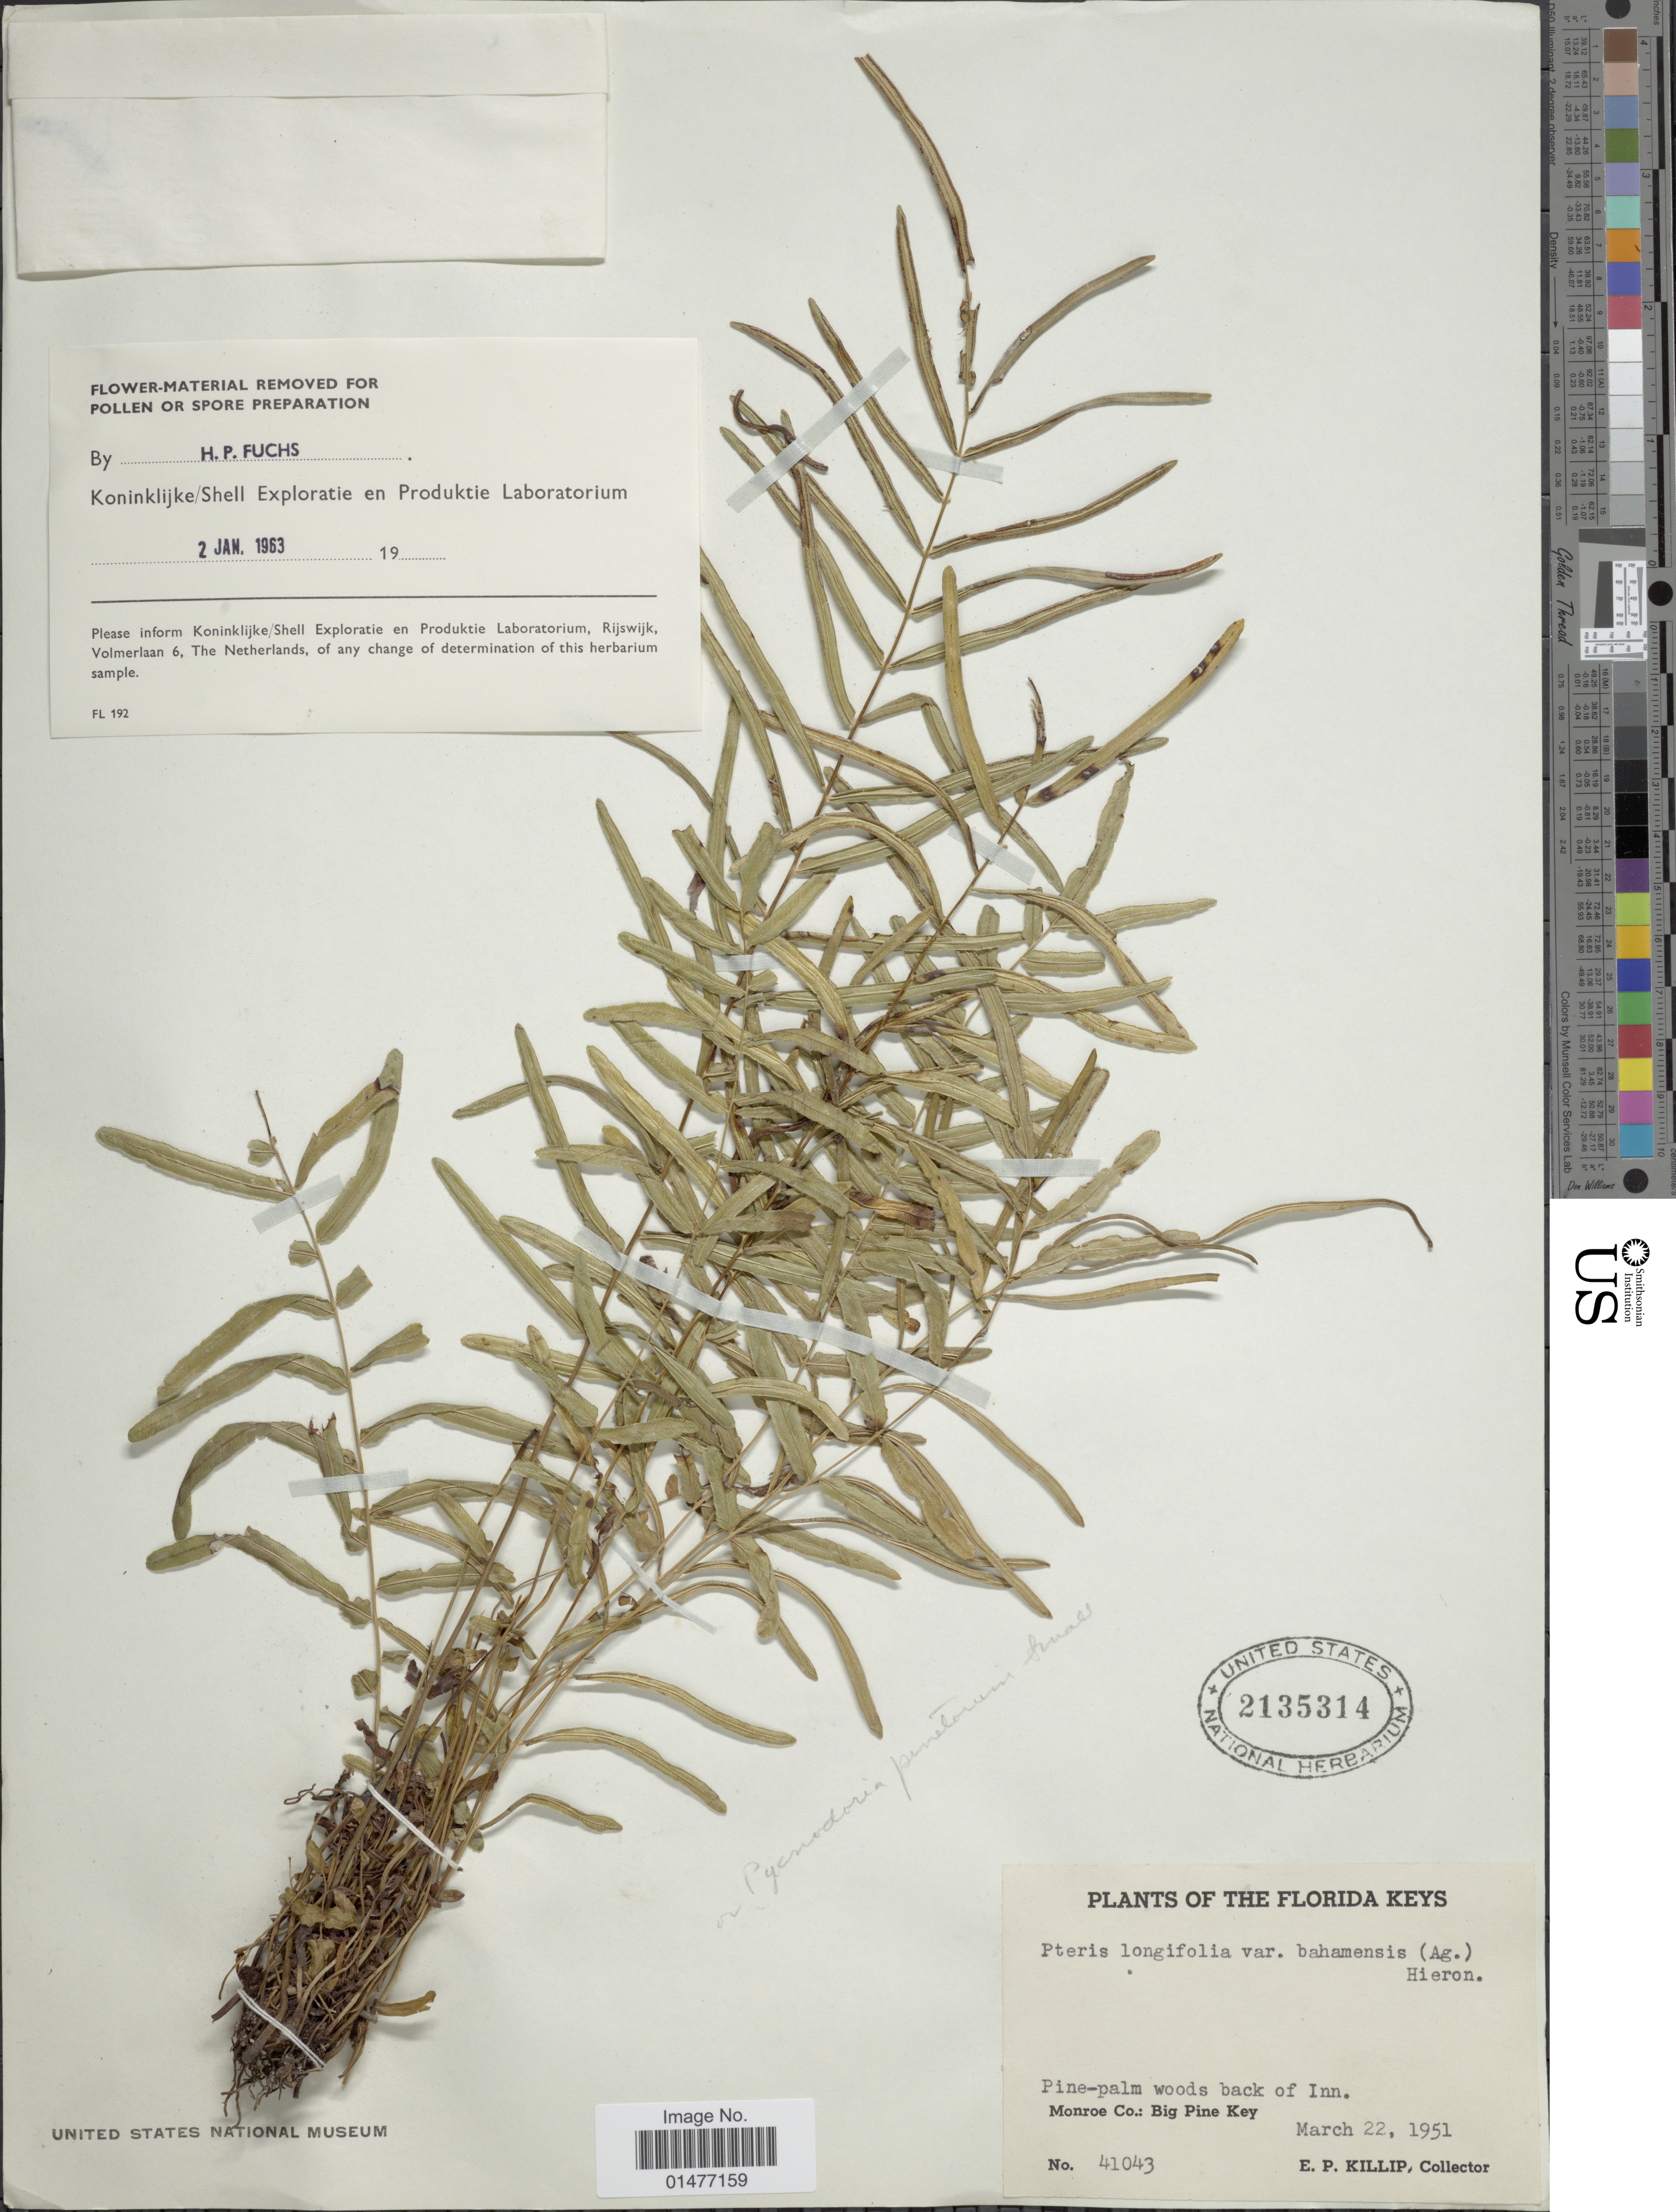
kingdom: Plantae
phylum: Tracheophyta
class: Polypodiopsida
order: Polypodiales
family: Pteridaceae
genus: Pteris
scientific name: Pteris bahamenis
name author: (J. Agardh) Fée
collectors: E. P. Killip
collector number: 41043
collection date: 1951-03-22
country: United States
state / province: Florida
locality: Plants of the Florida Keys, Pine Palm woods back of Inn. Monroe Co: Big Pine Key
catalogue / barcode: US 2135314